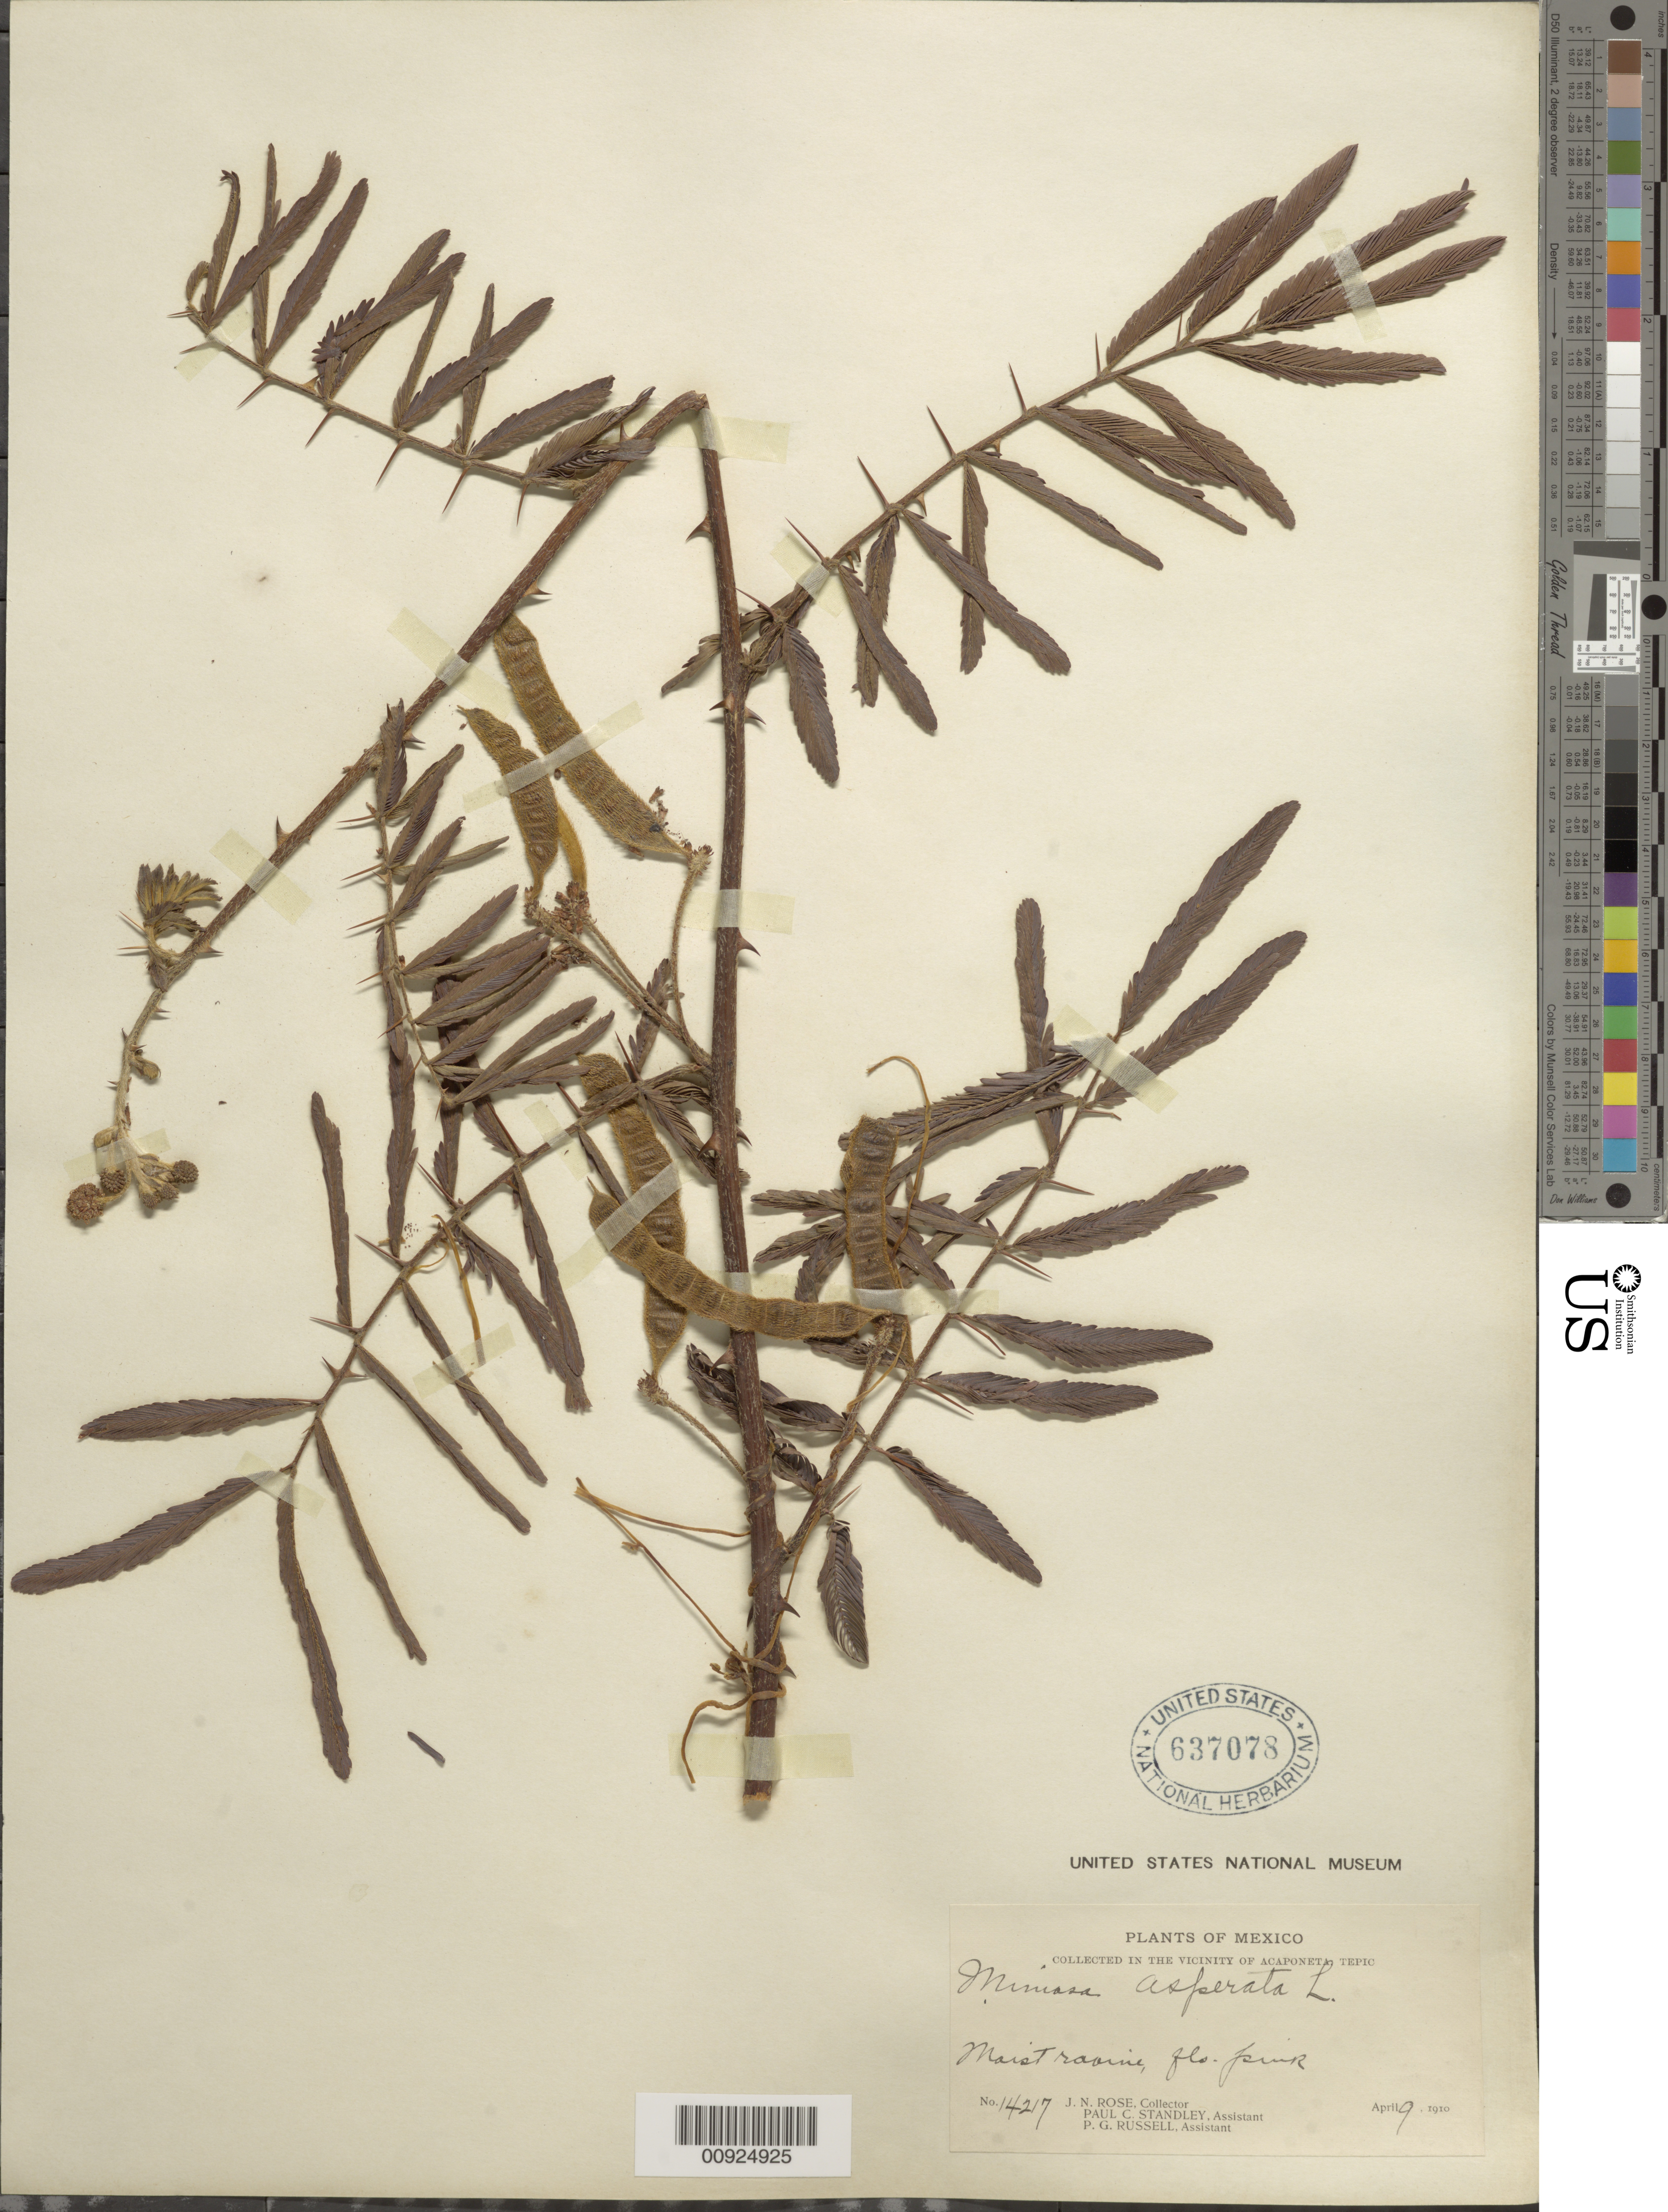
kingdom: Plantae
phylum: Tracheophyta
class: Magnoliopsida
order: Fabales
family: Fabaceae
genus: Mimosa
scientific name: Mimosa pigra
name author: L.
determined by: Strong, Mark T., (BOT), Smithsonian Institution - National Museum of Natural History (UNITED STATES)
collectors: J. N. Rose, P. C. Standley & P. G. Russell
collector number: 14217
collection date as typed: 09 Apr 1910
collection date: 1910-04-09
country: Mexico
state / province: Nayarit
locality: In the vicinity of Acaponeta, Tepic.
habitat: Moist ravine.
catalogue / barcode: US 637078